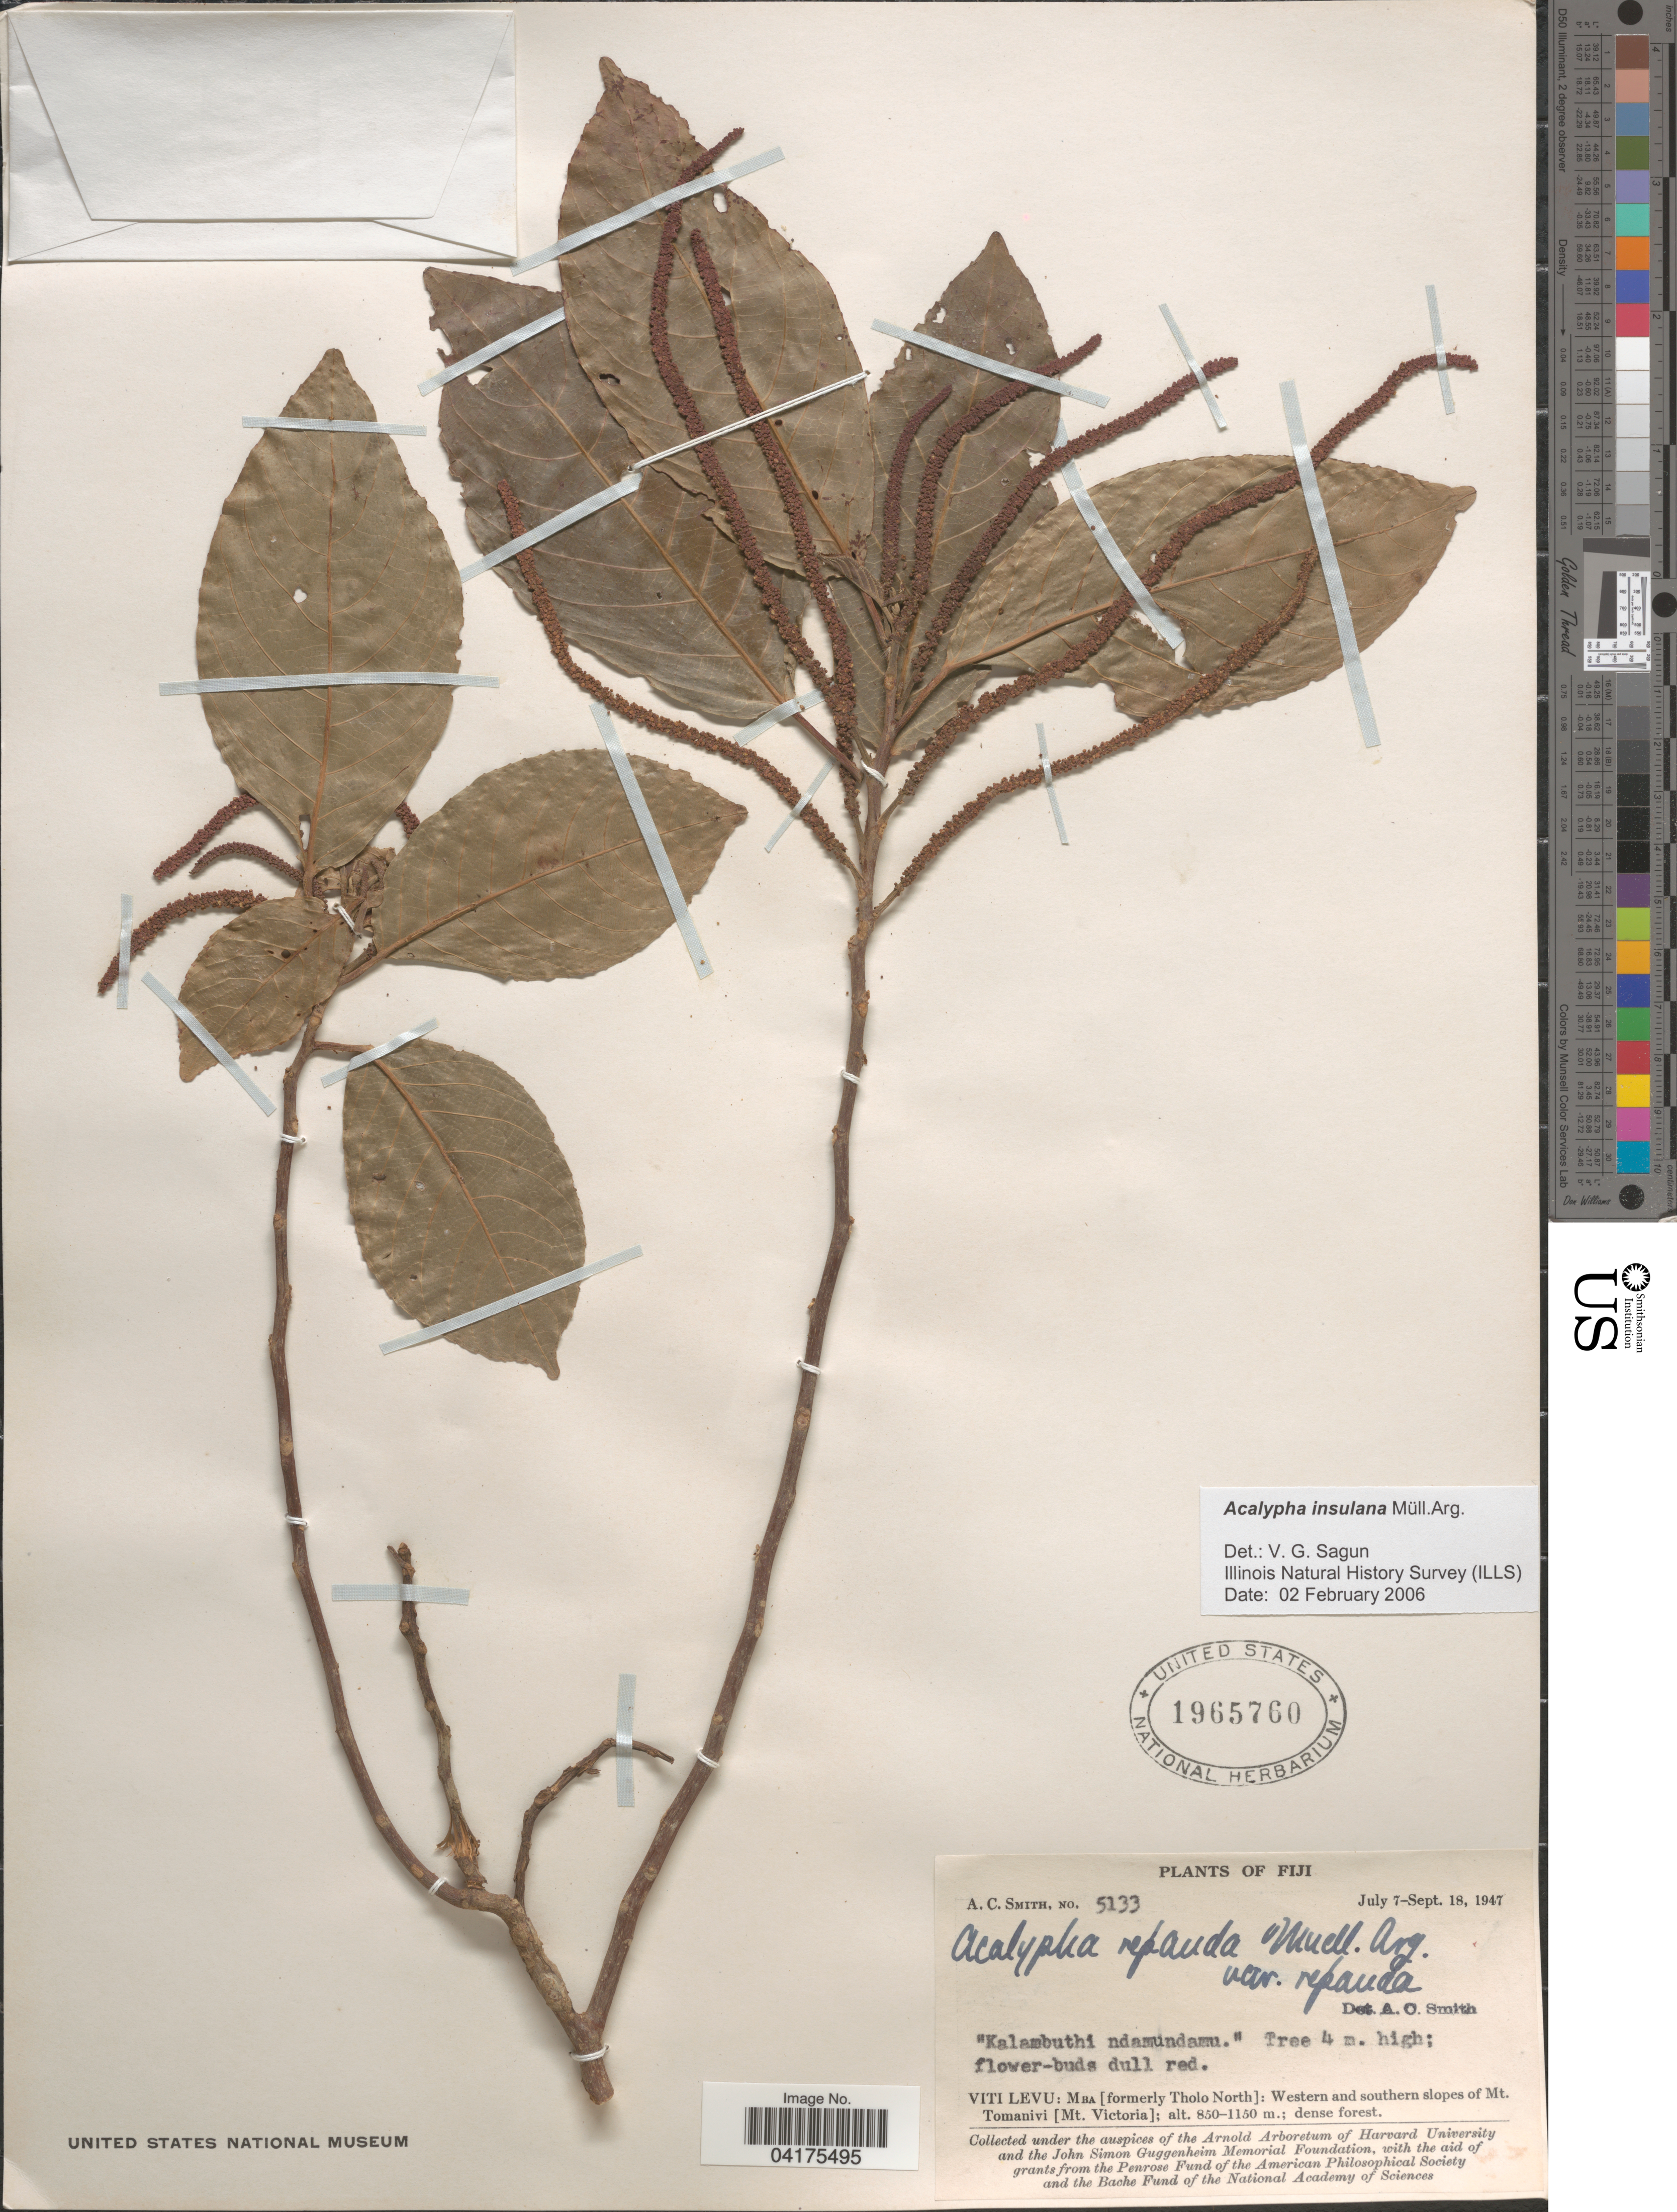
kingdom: Plantae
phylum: Tracheophyta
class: Magnoliopsida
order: Malpighiales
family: Euphorbiaceae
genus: Acalypha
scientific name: Acalypha insulana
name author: Müll. Arg.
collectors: A. C. Smith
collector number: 5133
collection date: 1947-07-07/1947-09-18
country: Fiji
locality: Viti Levu: Mba [formerly Tholo North]: Western and southern slopes of Mt. Tomanivi [Mt. Victoria].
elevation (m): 850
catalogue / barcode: US 1965760